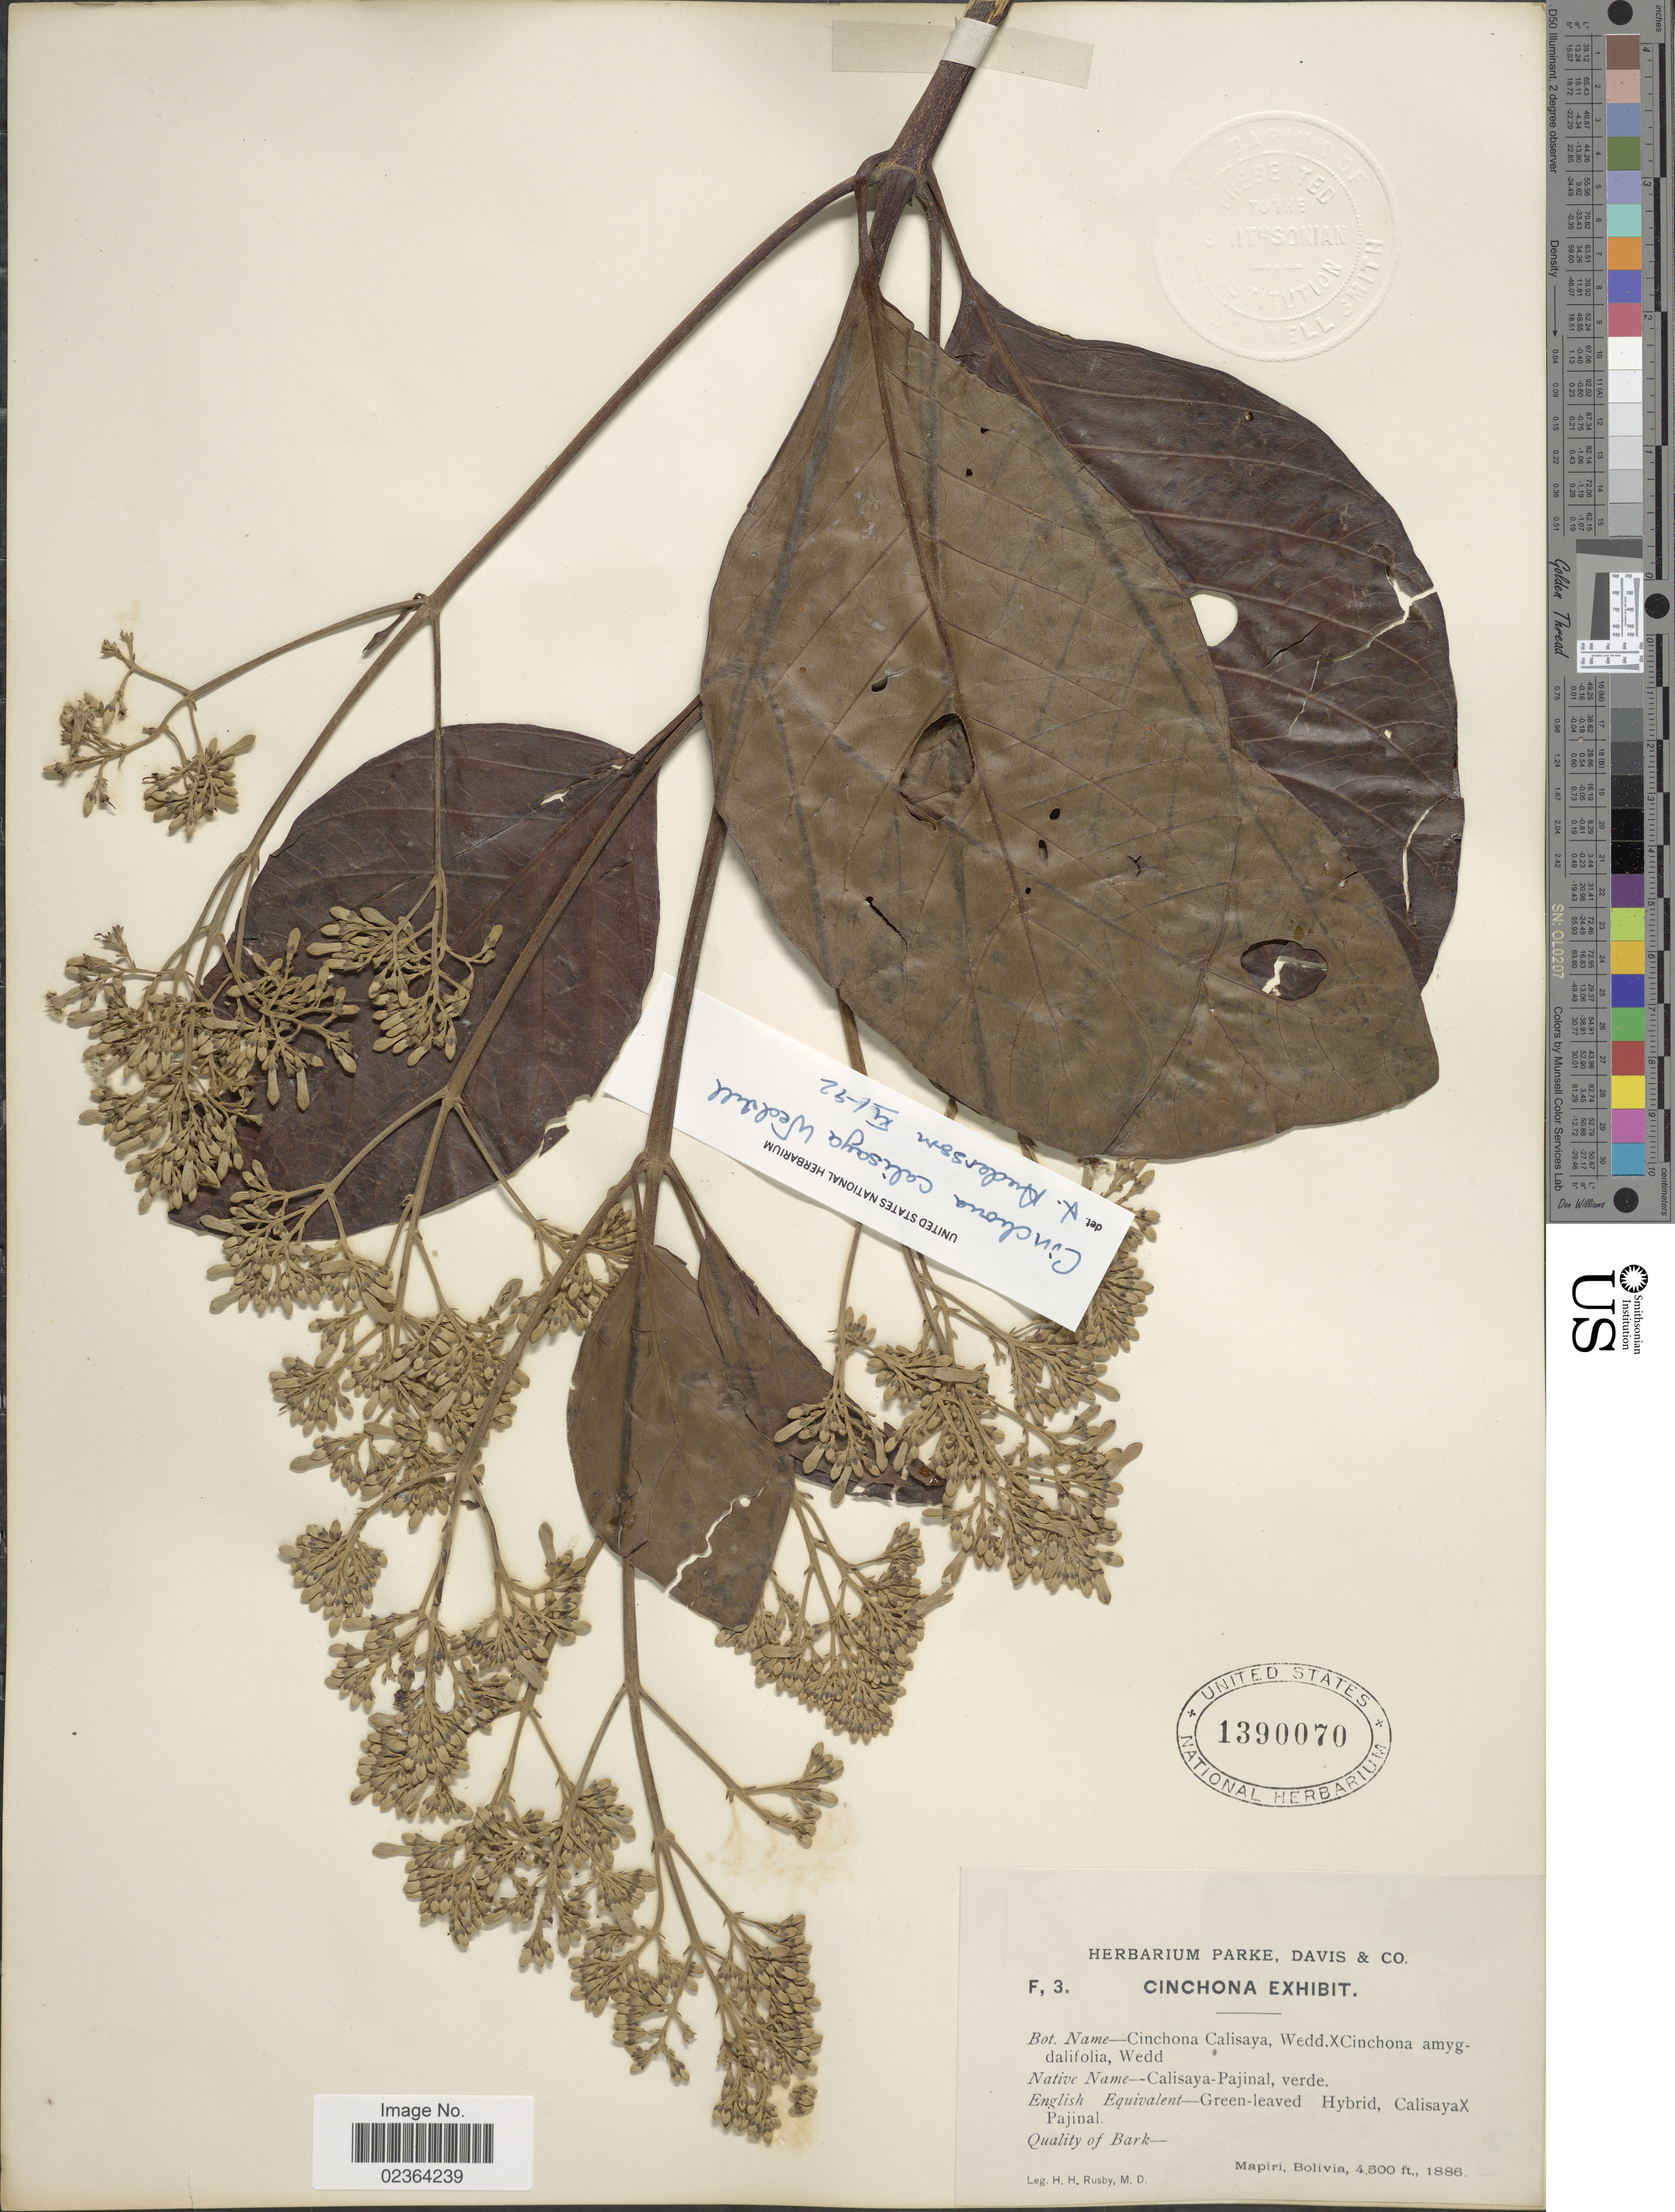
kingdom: Plantae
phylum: Tracheophyta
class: Magnoliopsida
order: Gentianales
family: Rubiaceae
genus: Cinchona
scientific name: Cinchona calisaya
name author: Wedd.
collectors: H. H. Rusby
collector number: F, 3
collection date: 1886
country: Bolivia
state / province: La Páz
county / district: Larecaja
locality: Mapiri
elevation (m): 1372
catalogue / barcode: US 1390070